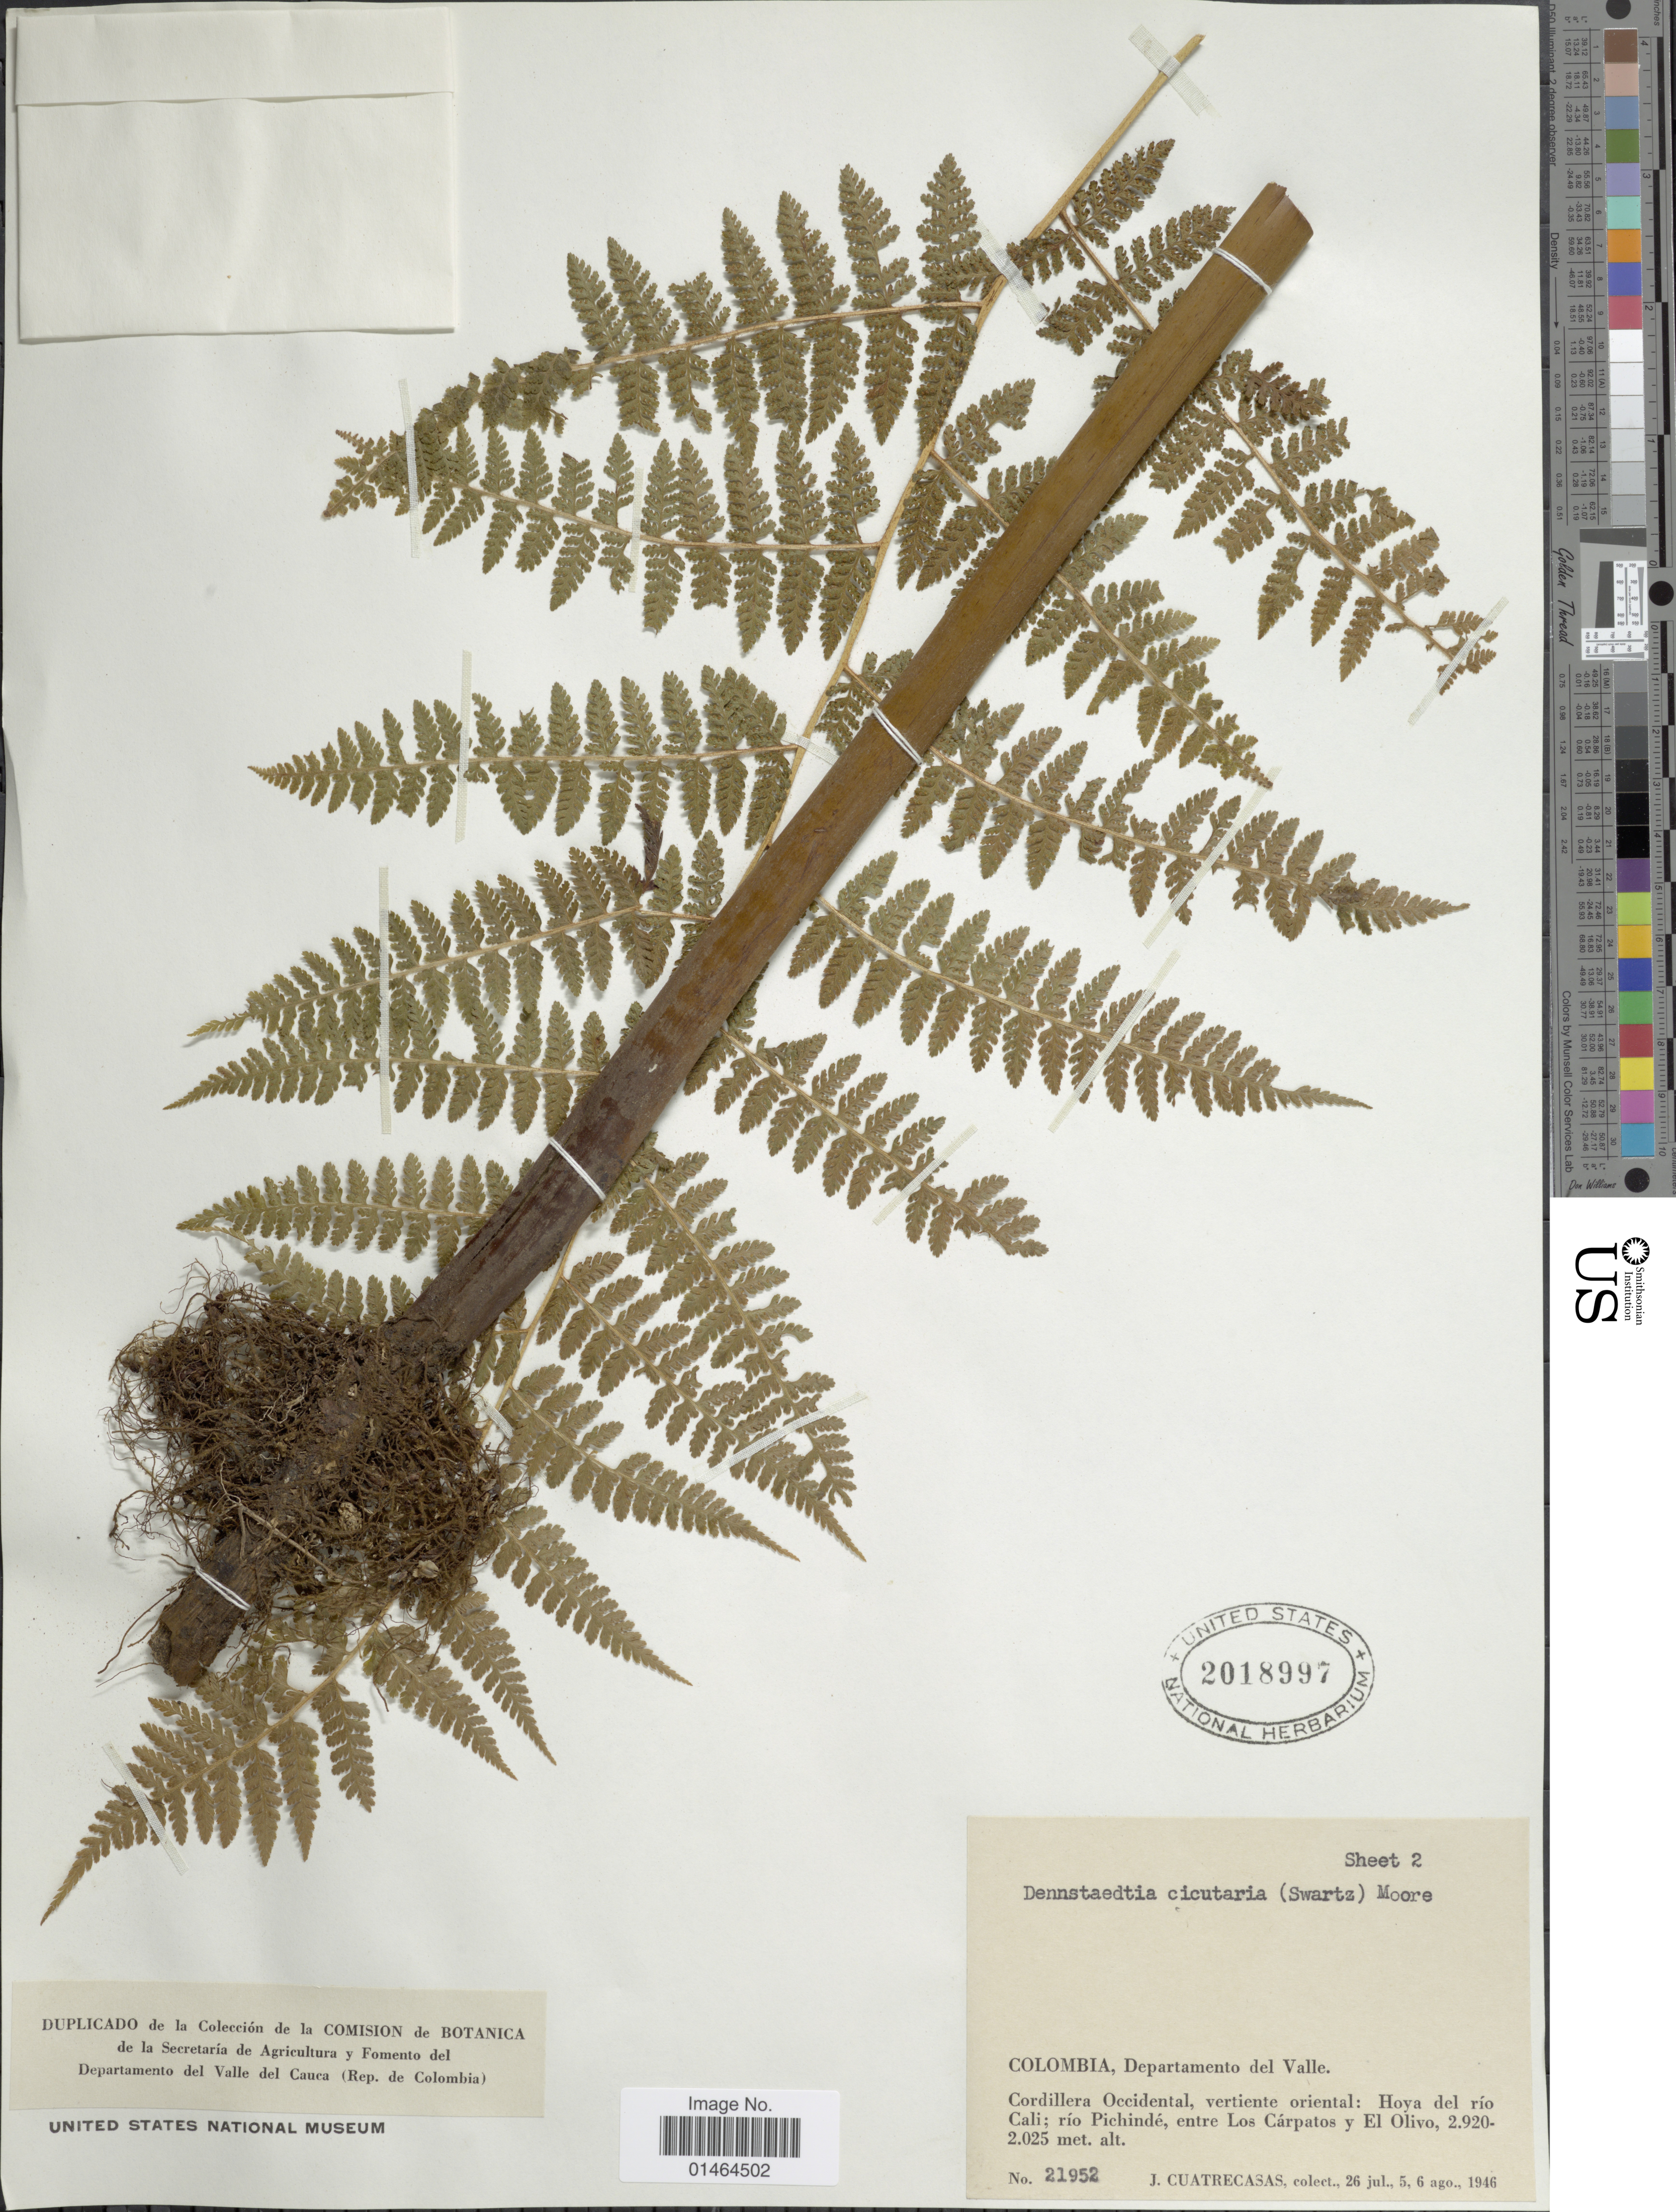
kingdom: Plantae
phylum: Tracheophyta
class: Polypodiopsida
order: Polypodiales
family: Dennstaedtiaceae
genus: Dennstaedtia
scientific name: Dennstaedtia cicutaria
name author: (Sw.) T. Moore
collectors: J. Cuatrecasas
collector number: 21952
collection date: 1946-07-26/1946-08-06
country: Colombia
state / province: Valle del Cauca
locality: Departamento del Valle. Cordillera Occidental, vertiente oriental: Hoya del río Cali; río Pichindé, entre Los Cárpatos y El Olivo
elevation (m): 2025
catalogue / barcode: US 2018997